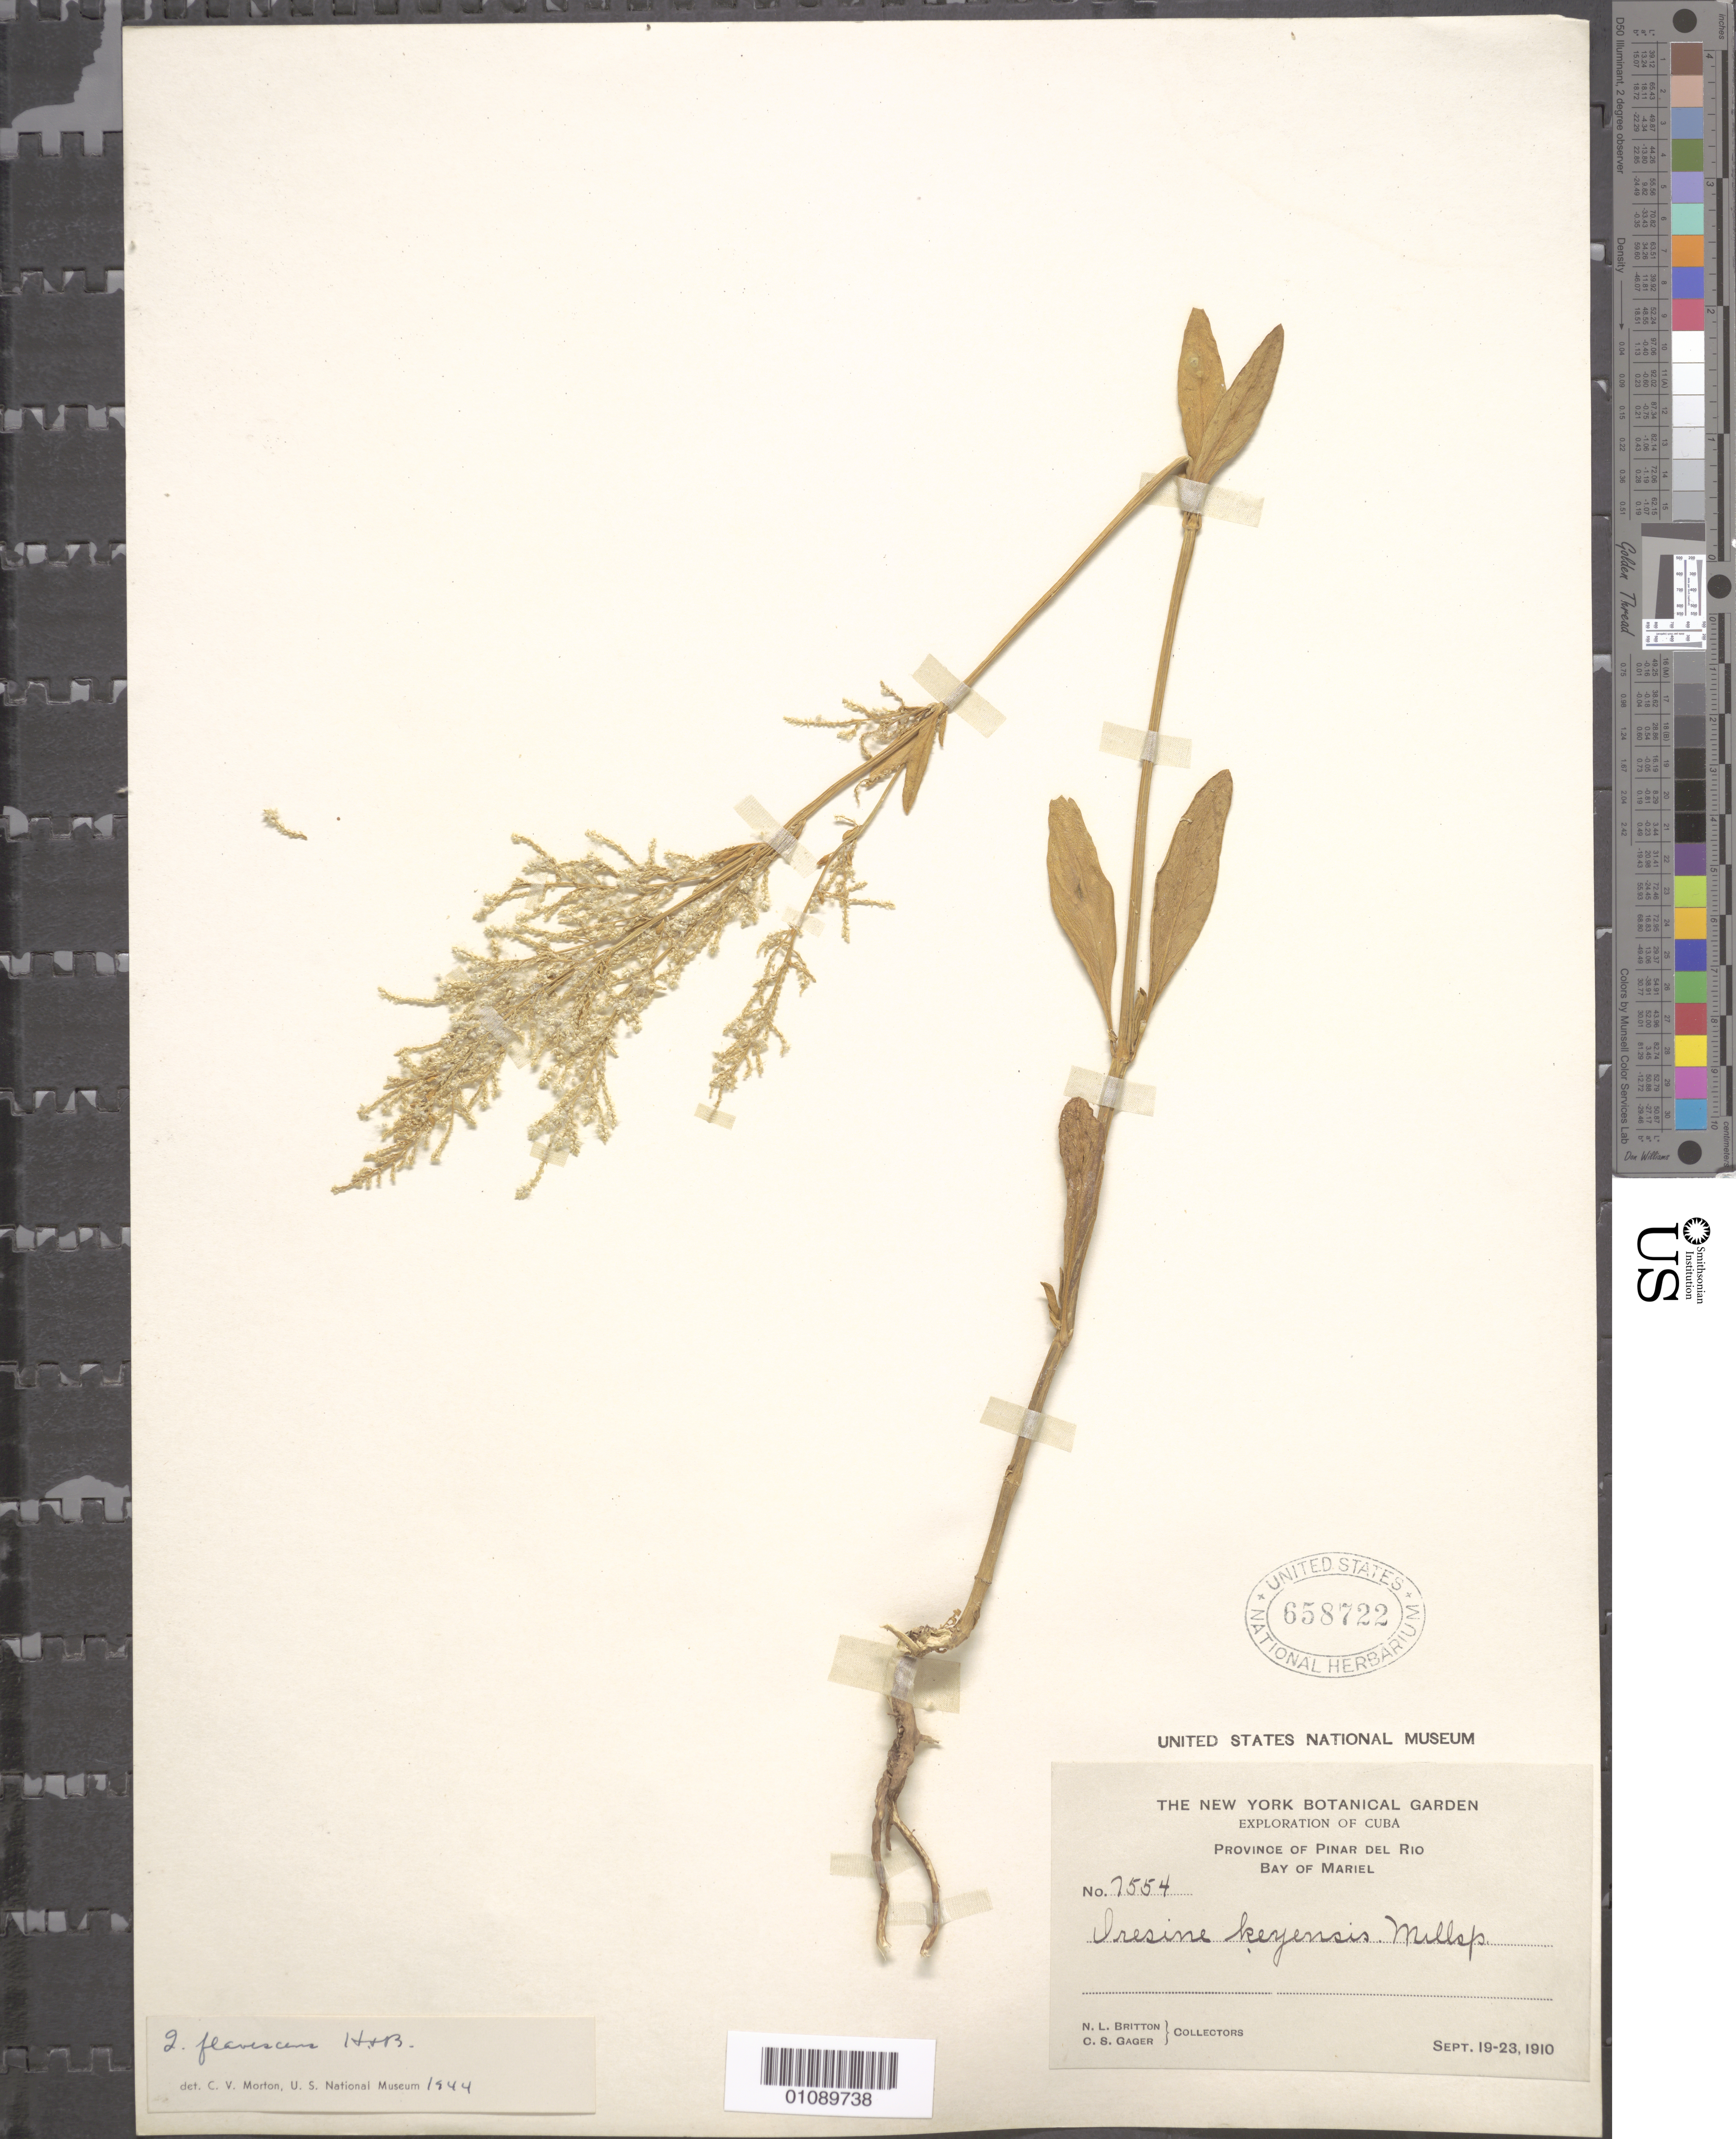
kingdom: Plantae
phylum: Tracheophyta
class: Magnoliopsida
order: Caryophyllales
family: Amaranthaceae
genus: Iresine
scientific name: Iresine flavescens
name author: Humb. & Bonpl. ex Willd.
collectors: N. Britton & C. Gager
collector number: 7554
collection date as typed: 19 Sep 1910 to 23 Sep 1910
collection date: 1910-09-19/1910-09-23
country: Cuba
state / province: Pinar del Rio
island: Cuba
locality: Bay of Mariel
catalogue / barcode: US 658722